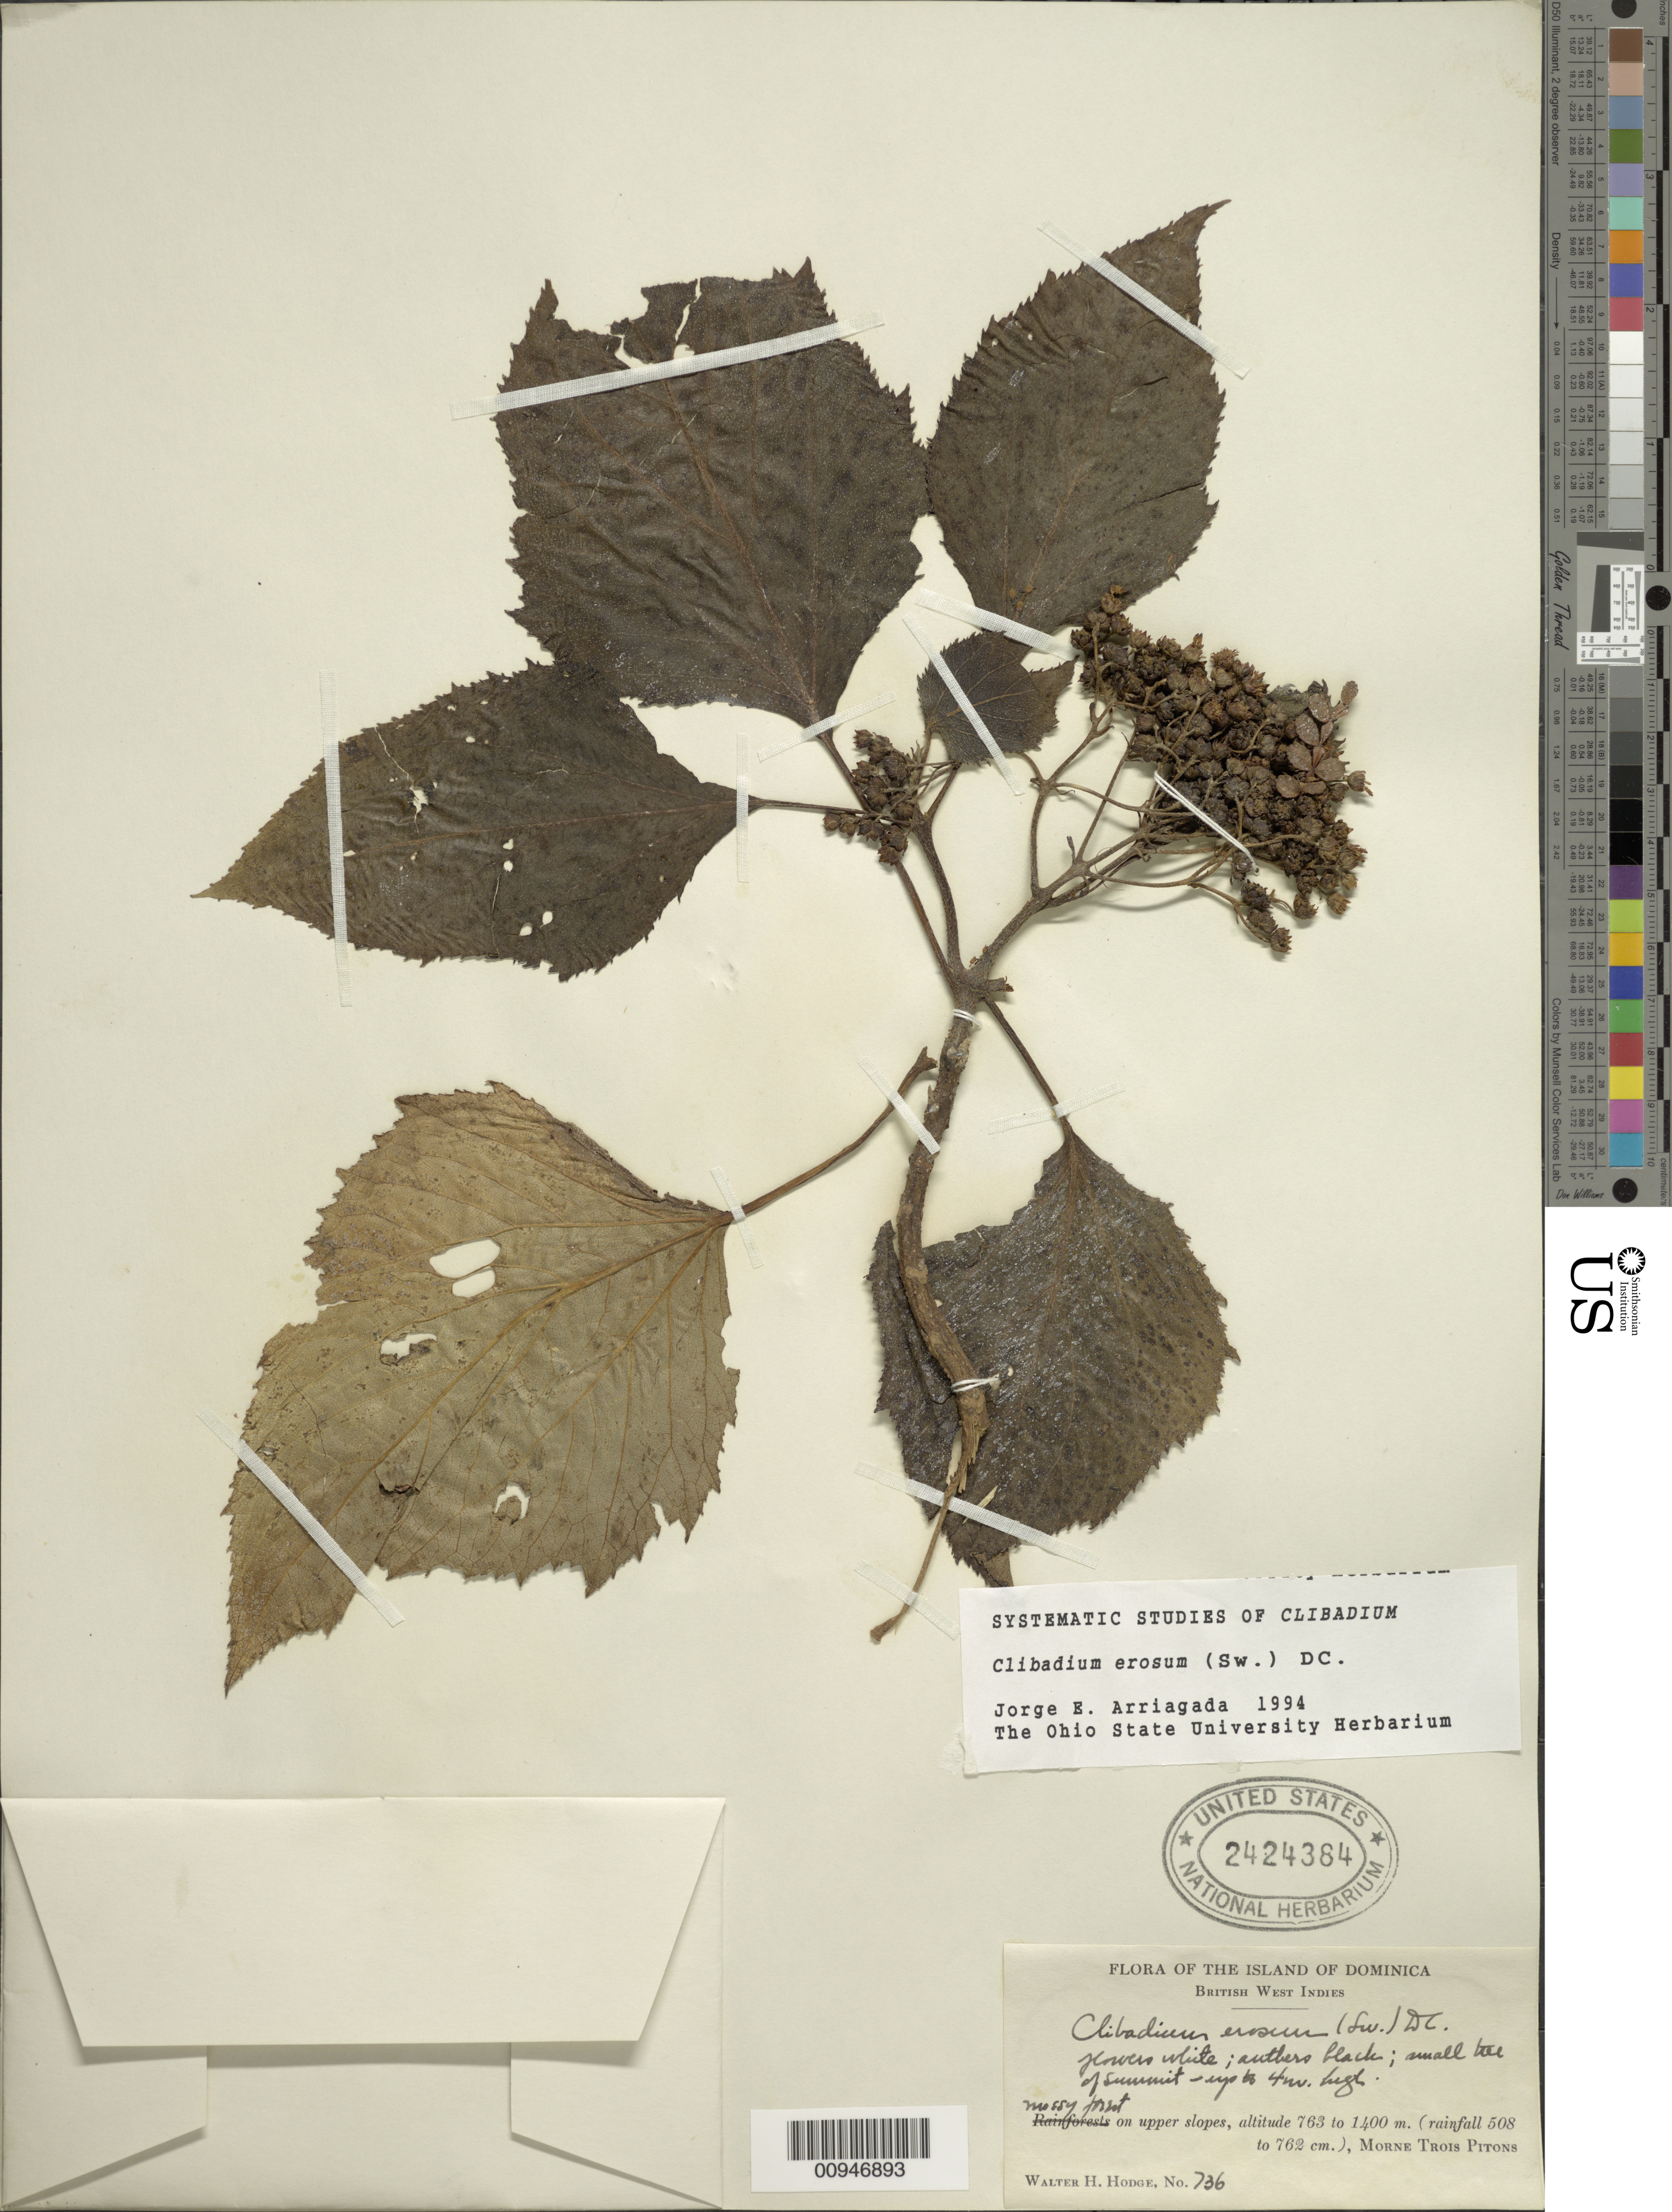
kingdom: Plantae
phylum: Tracheophyta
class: Magnoliopsida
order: Asterales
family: Asteraceae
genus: Clibadium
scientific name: Clibadium erosum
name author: (Sw.) DC.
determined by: Arriagada, J. E.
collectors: W. Hodge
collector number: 736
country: Dominica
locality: Morne Trois Pitons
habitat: Summit, mossy forest on upper slopes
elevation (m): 763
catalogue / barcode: US 2424384